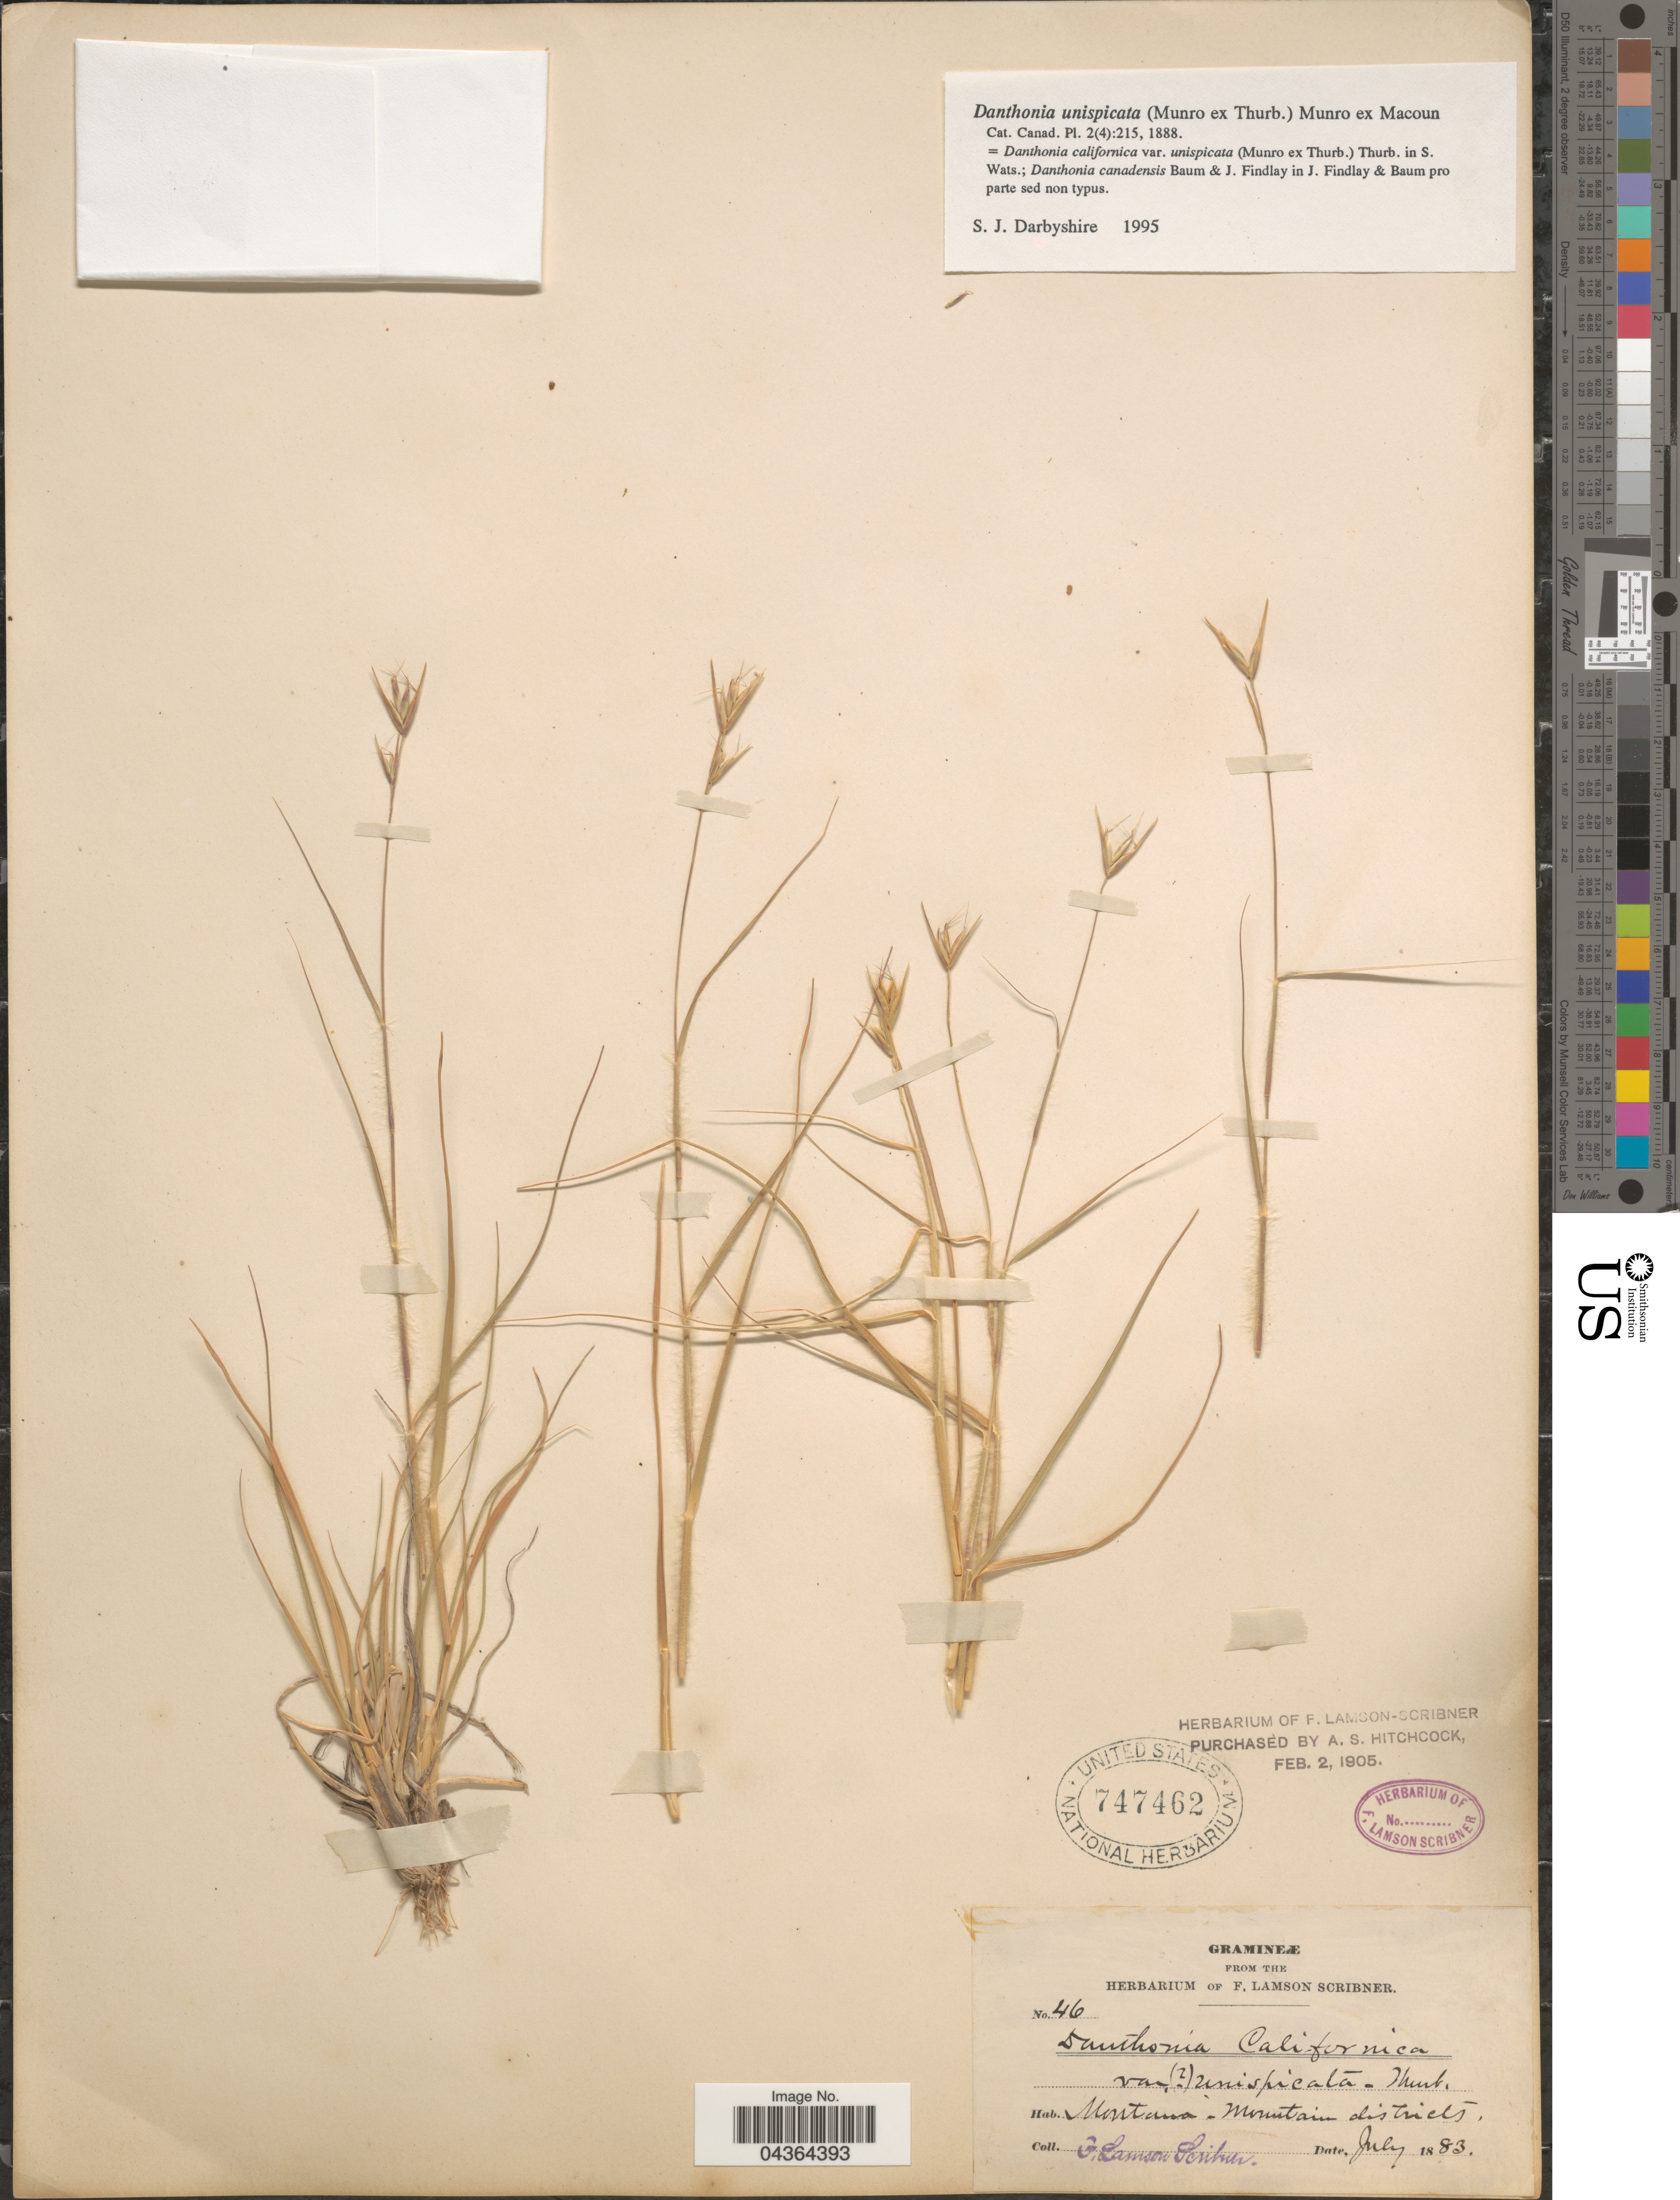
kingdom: Plantae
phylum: Tracheophyta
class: Liliopsida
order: Poales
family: Poaceae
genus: Danthonia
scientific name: Danthonia unispicata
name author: (Thurb.) Munro ex Macoun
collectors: F. Lamson-Scribner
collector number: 46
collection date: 1883-07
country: United States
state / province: Montana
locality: Montana - Mountain districts.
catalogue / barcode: US 747462